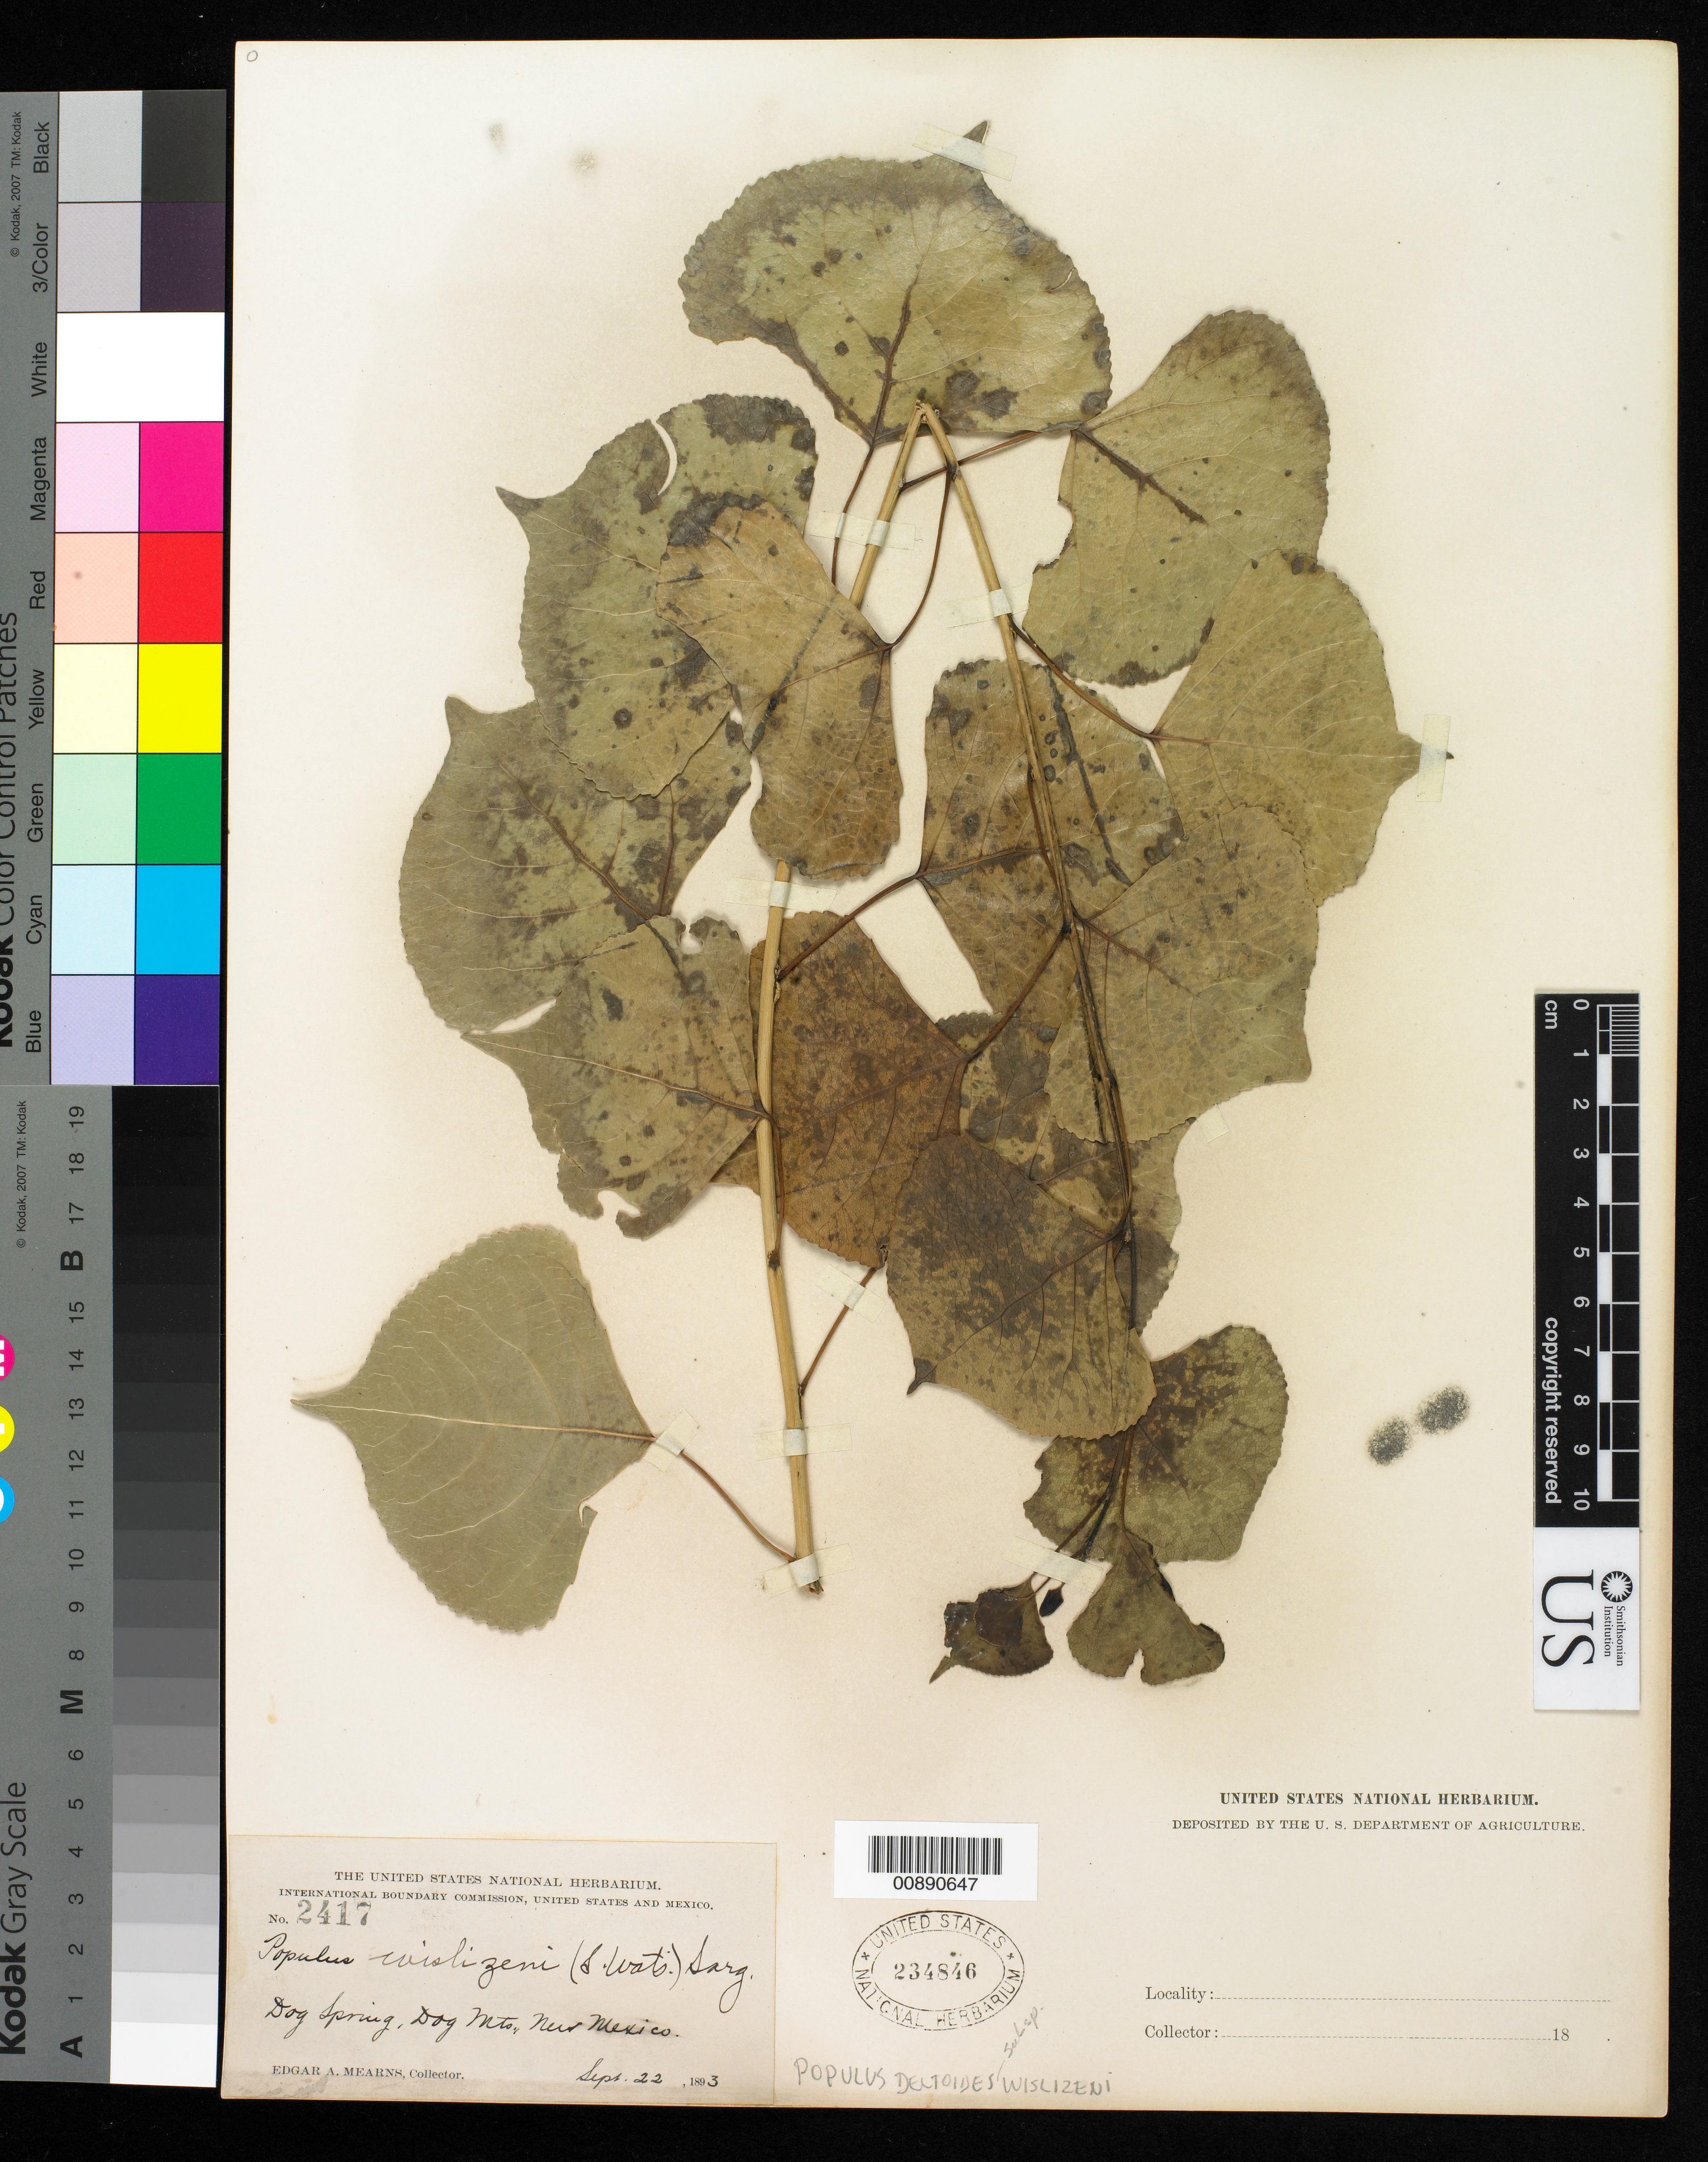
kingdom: Plantae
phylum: Tracheophyta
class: Magnoliopsida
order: Malpighiales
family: Salicaceae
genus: Populus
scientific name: Populus deltoides subsp. wislizeni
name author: (S. Watson) Eckenw.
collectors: E. A. Mearns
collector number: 2417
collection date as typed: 22 Sep 1893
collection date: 1893-09-22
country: United States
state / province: New Mexico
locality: Dog Spring, Dog Mts., New Mexico.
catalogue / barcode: US 234846